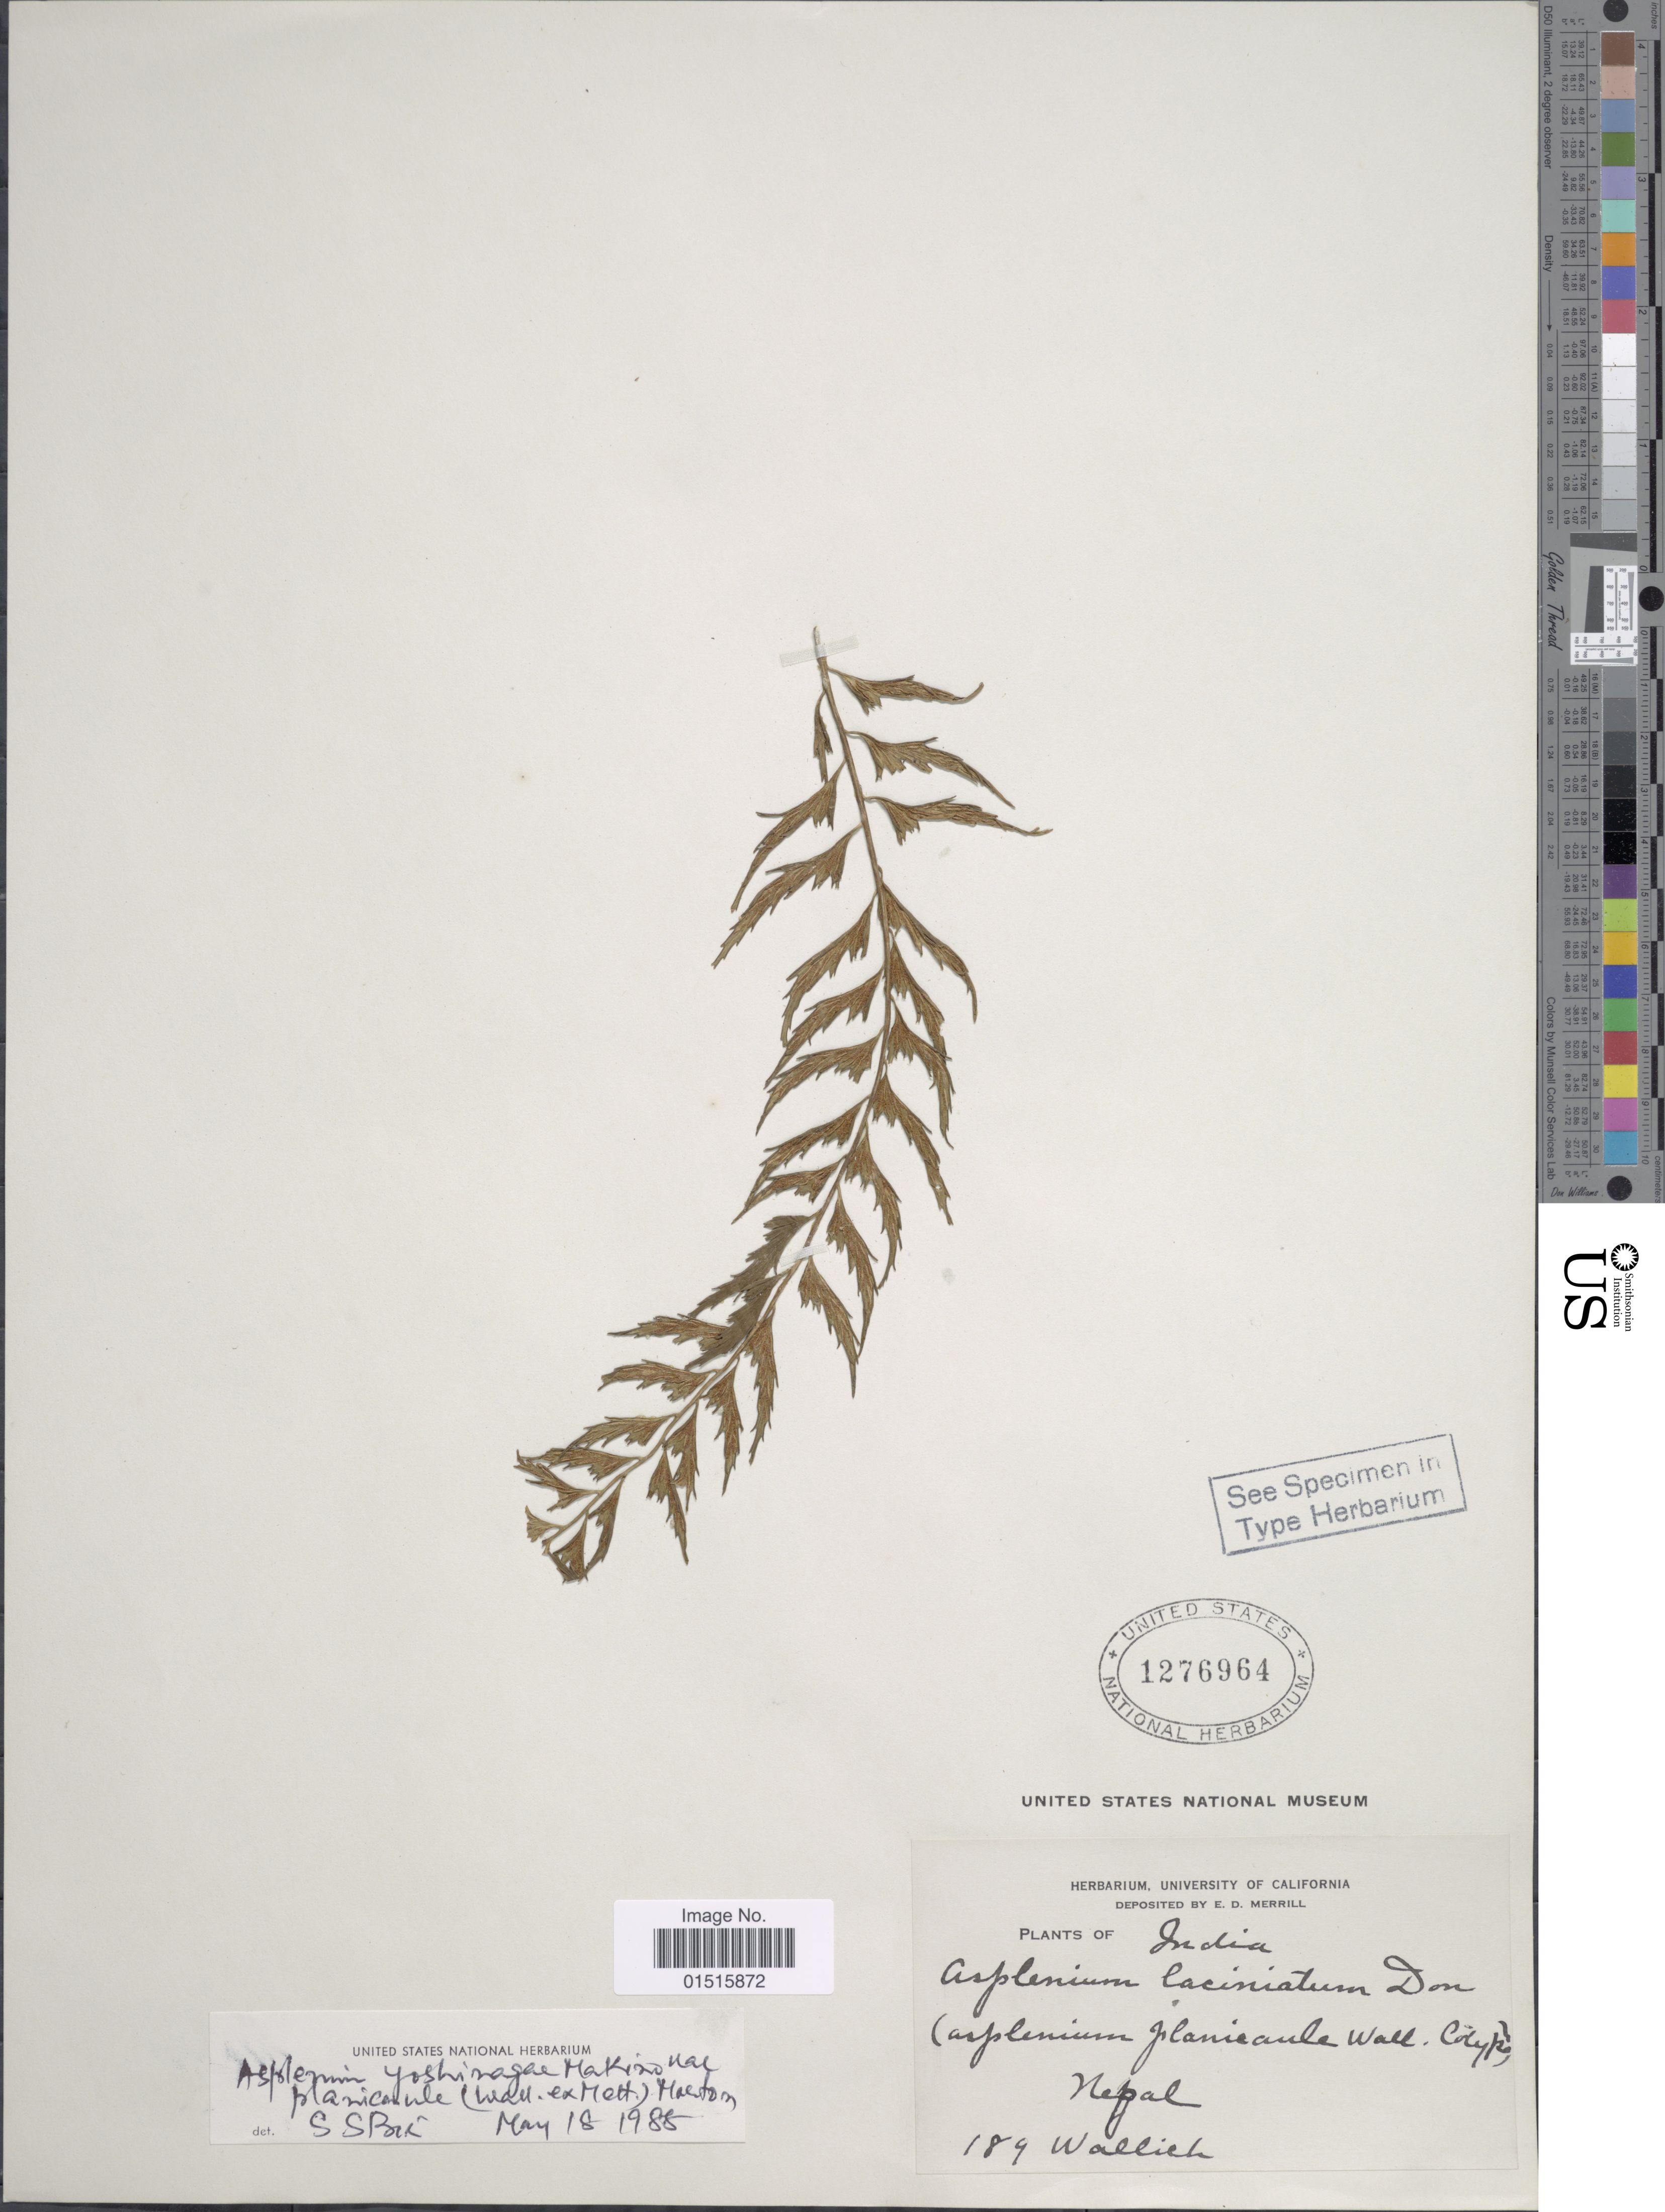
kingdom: Plantae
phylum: Tracheophyta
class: Polypodiopsida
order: Polypodiales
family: Aspleniaceae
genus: Asplenium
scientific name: Asplenium yoshinagae var. planicaule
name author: (Wall. ex Mett.) C.V. Morton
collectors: -- Wallich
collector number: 189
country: Nepal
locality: Nepal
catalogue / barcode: US 1276964